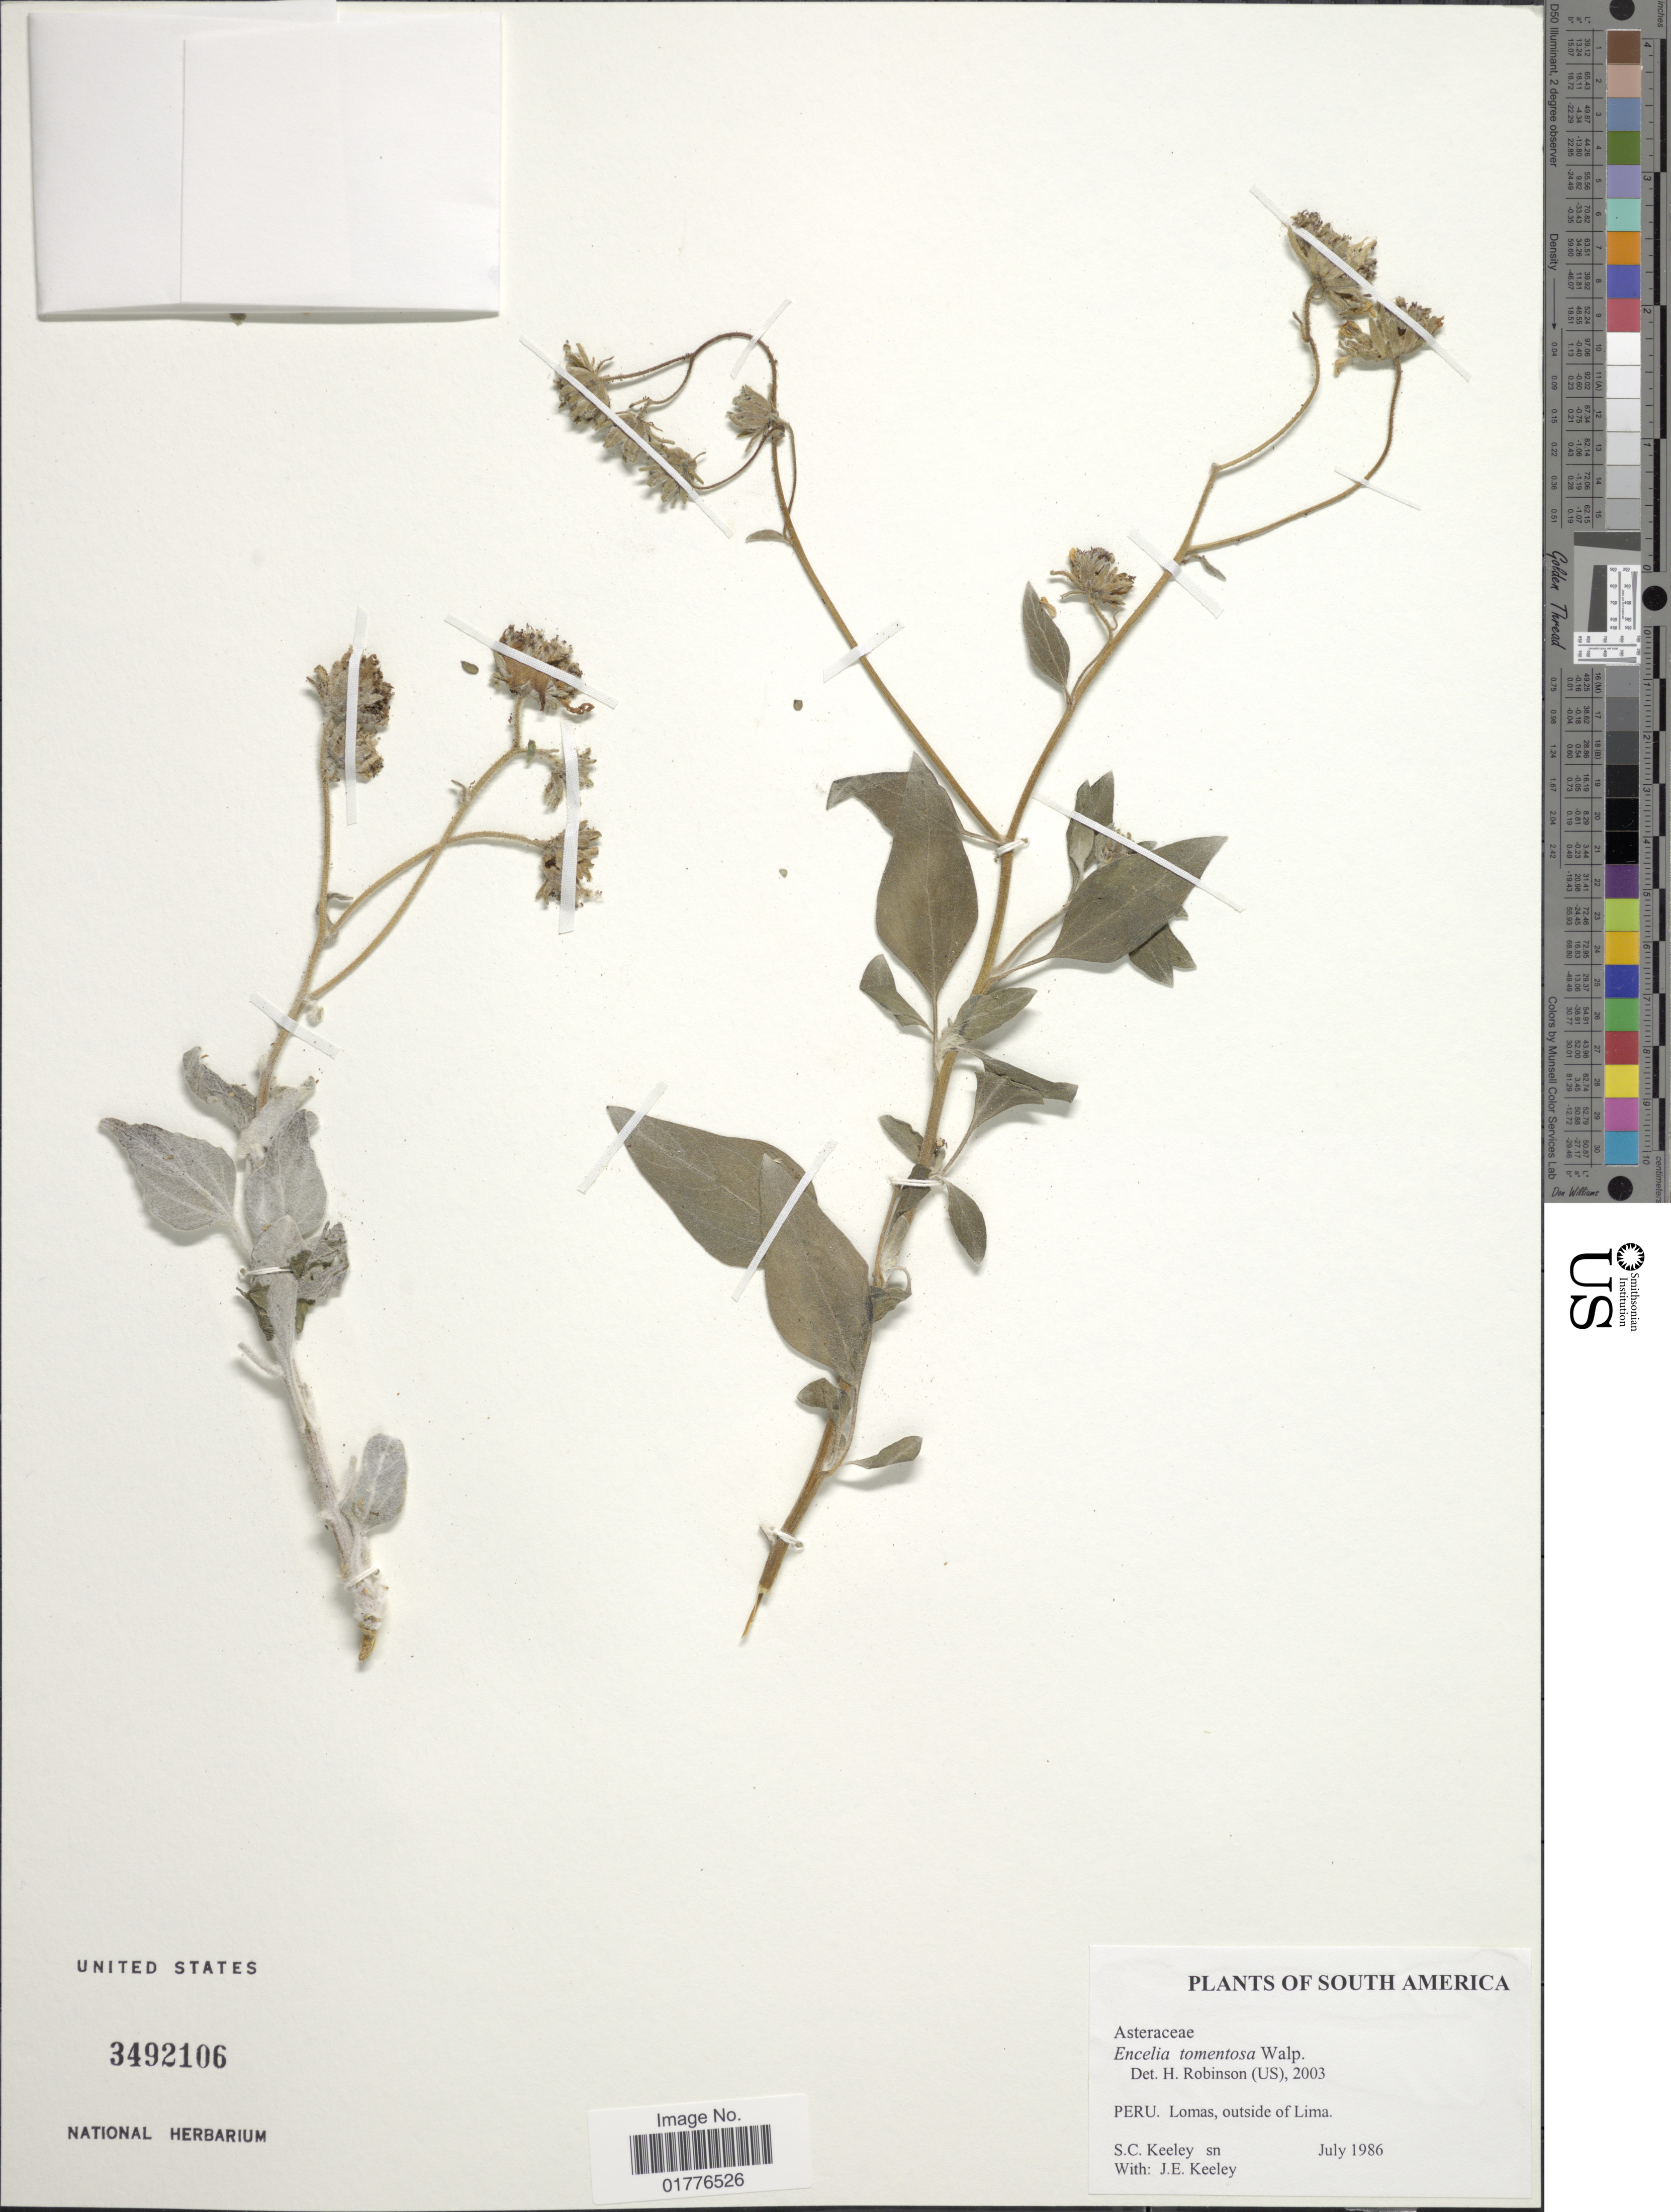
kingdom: Plantae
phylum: Tracheophyta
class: Magnoliopsida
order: Asterales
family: Asteraceae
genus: Encelia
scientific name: Encelia tomentosa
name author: Walp.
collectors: S. C. Keeley & J. E. Keeley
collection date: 1986-07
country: Peru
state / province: Lima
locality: Lomas, outside of Lima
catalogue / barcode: US 3492106